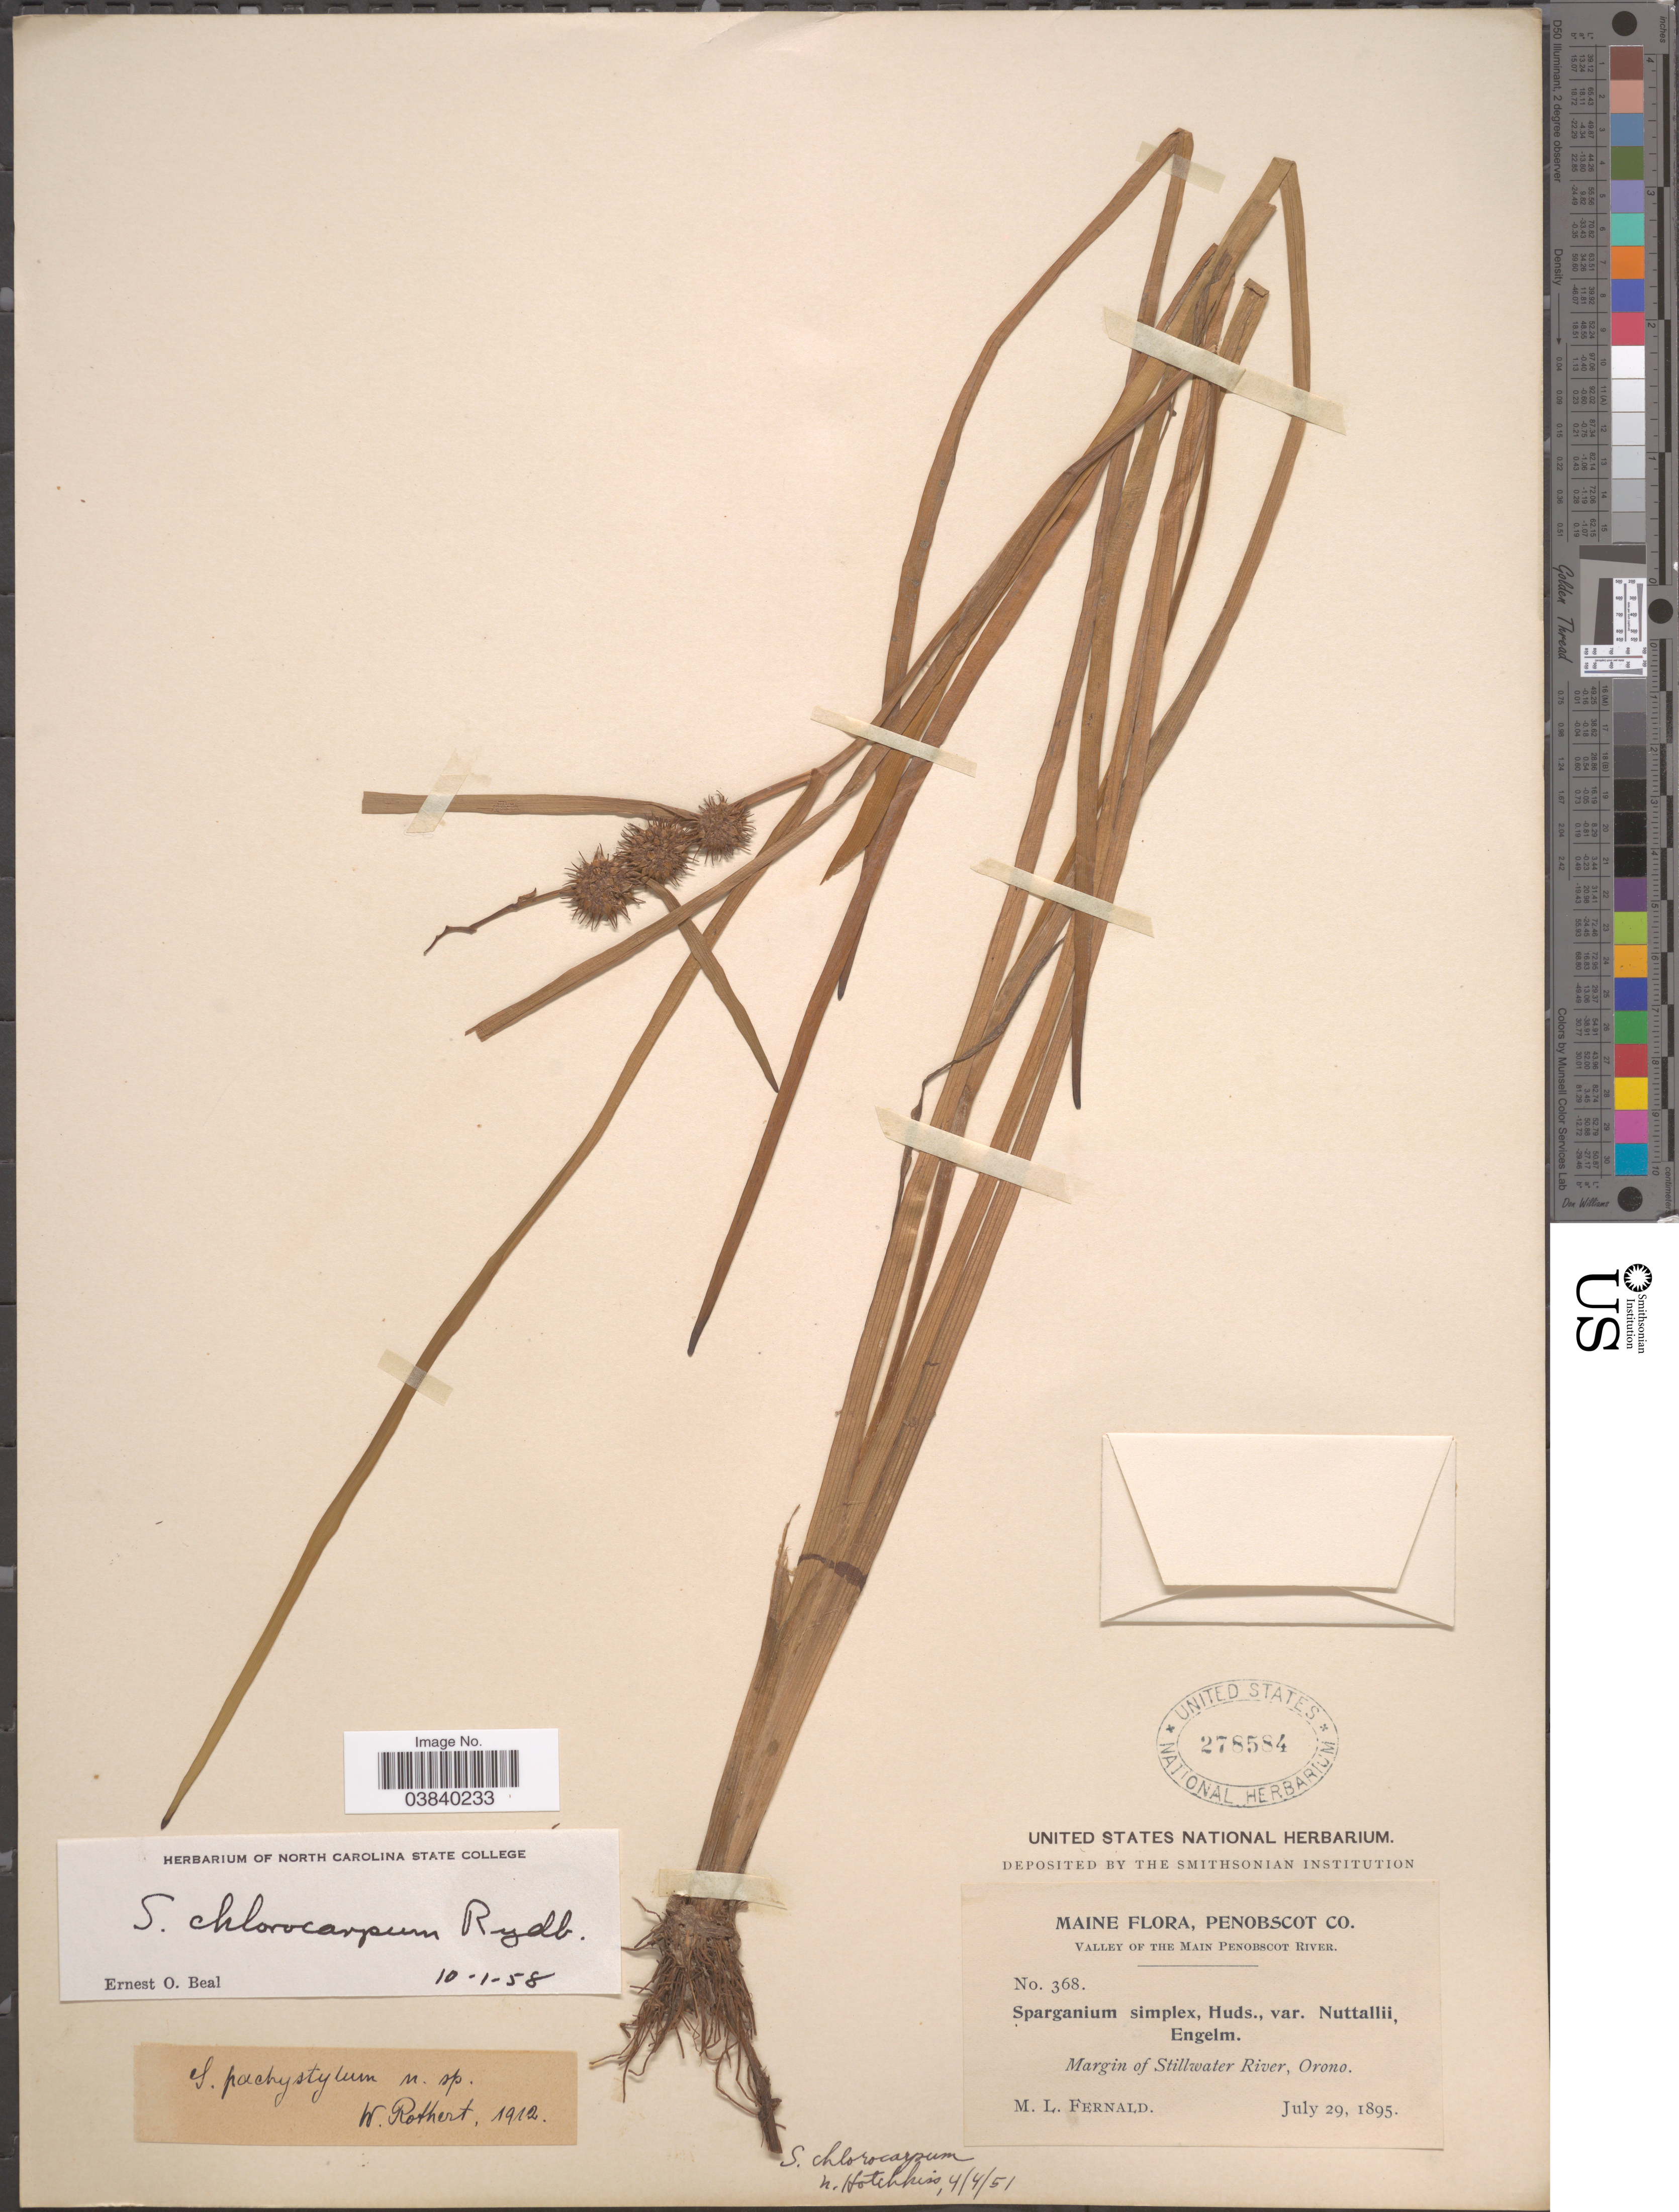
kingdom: Plantae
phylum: Tracheophyta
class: Liliopsida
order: Poales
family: Typhaceae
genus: Sparganium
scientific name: Sparganium chlorocarpum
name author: Rydb.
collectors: M. L. Fernald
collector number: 368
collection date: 1895-07-29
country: United States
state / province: Maine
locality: Penobscot Co. Valley on the Main Penobscot River. Margin of Stillwater River, Orono.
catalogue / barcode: US 278584